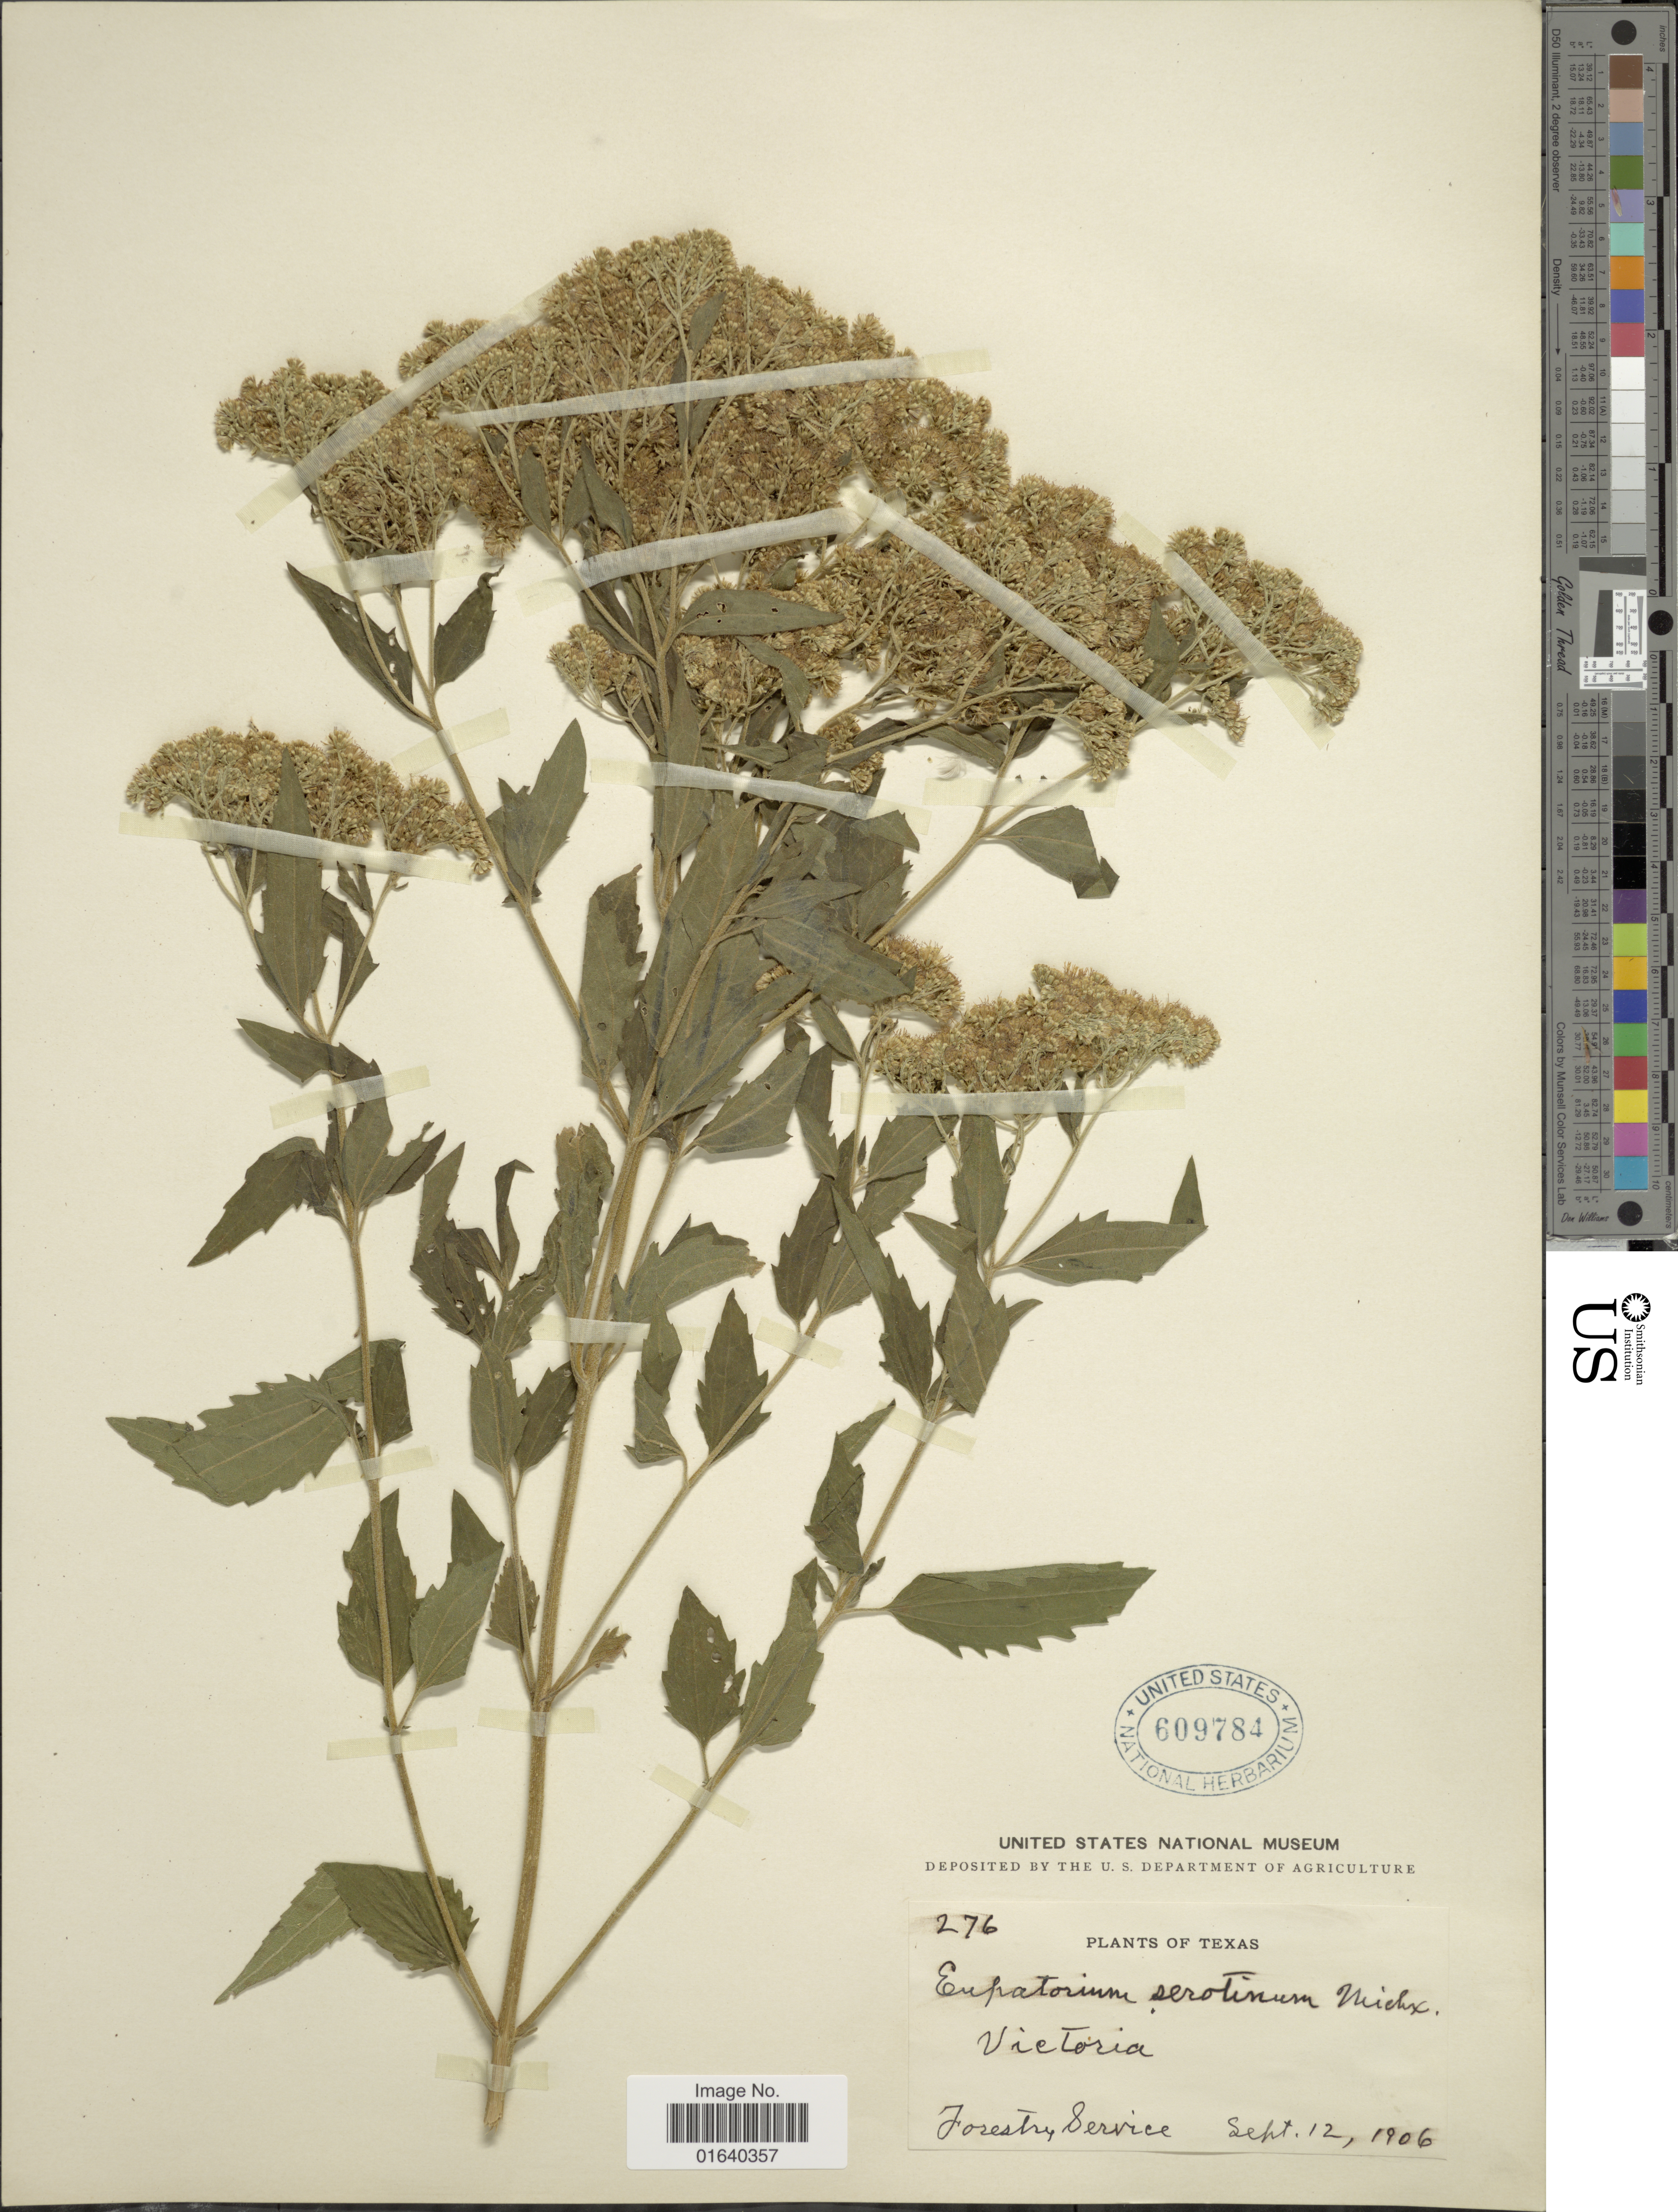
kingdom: Plantae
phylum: Tracheophyta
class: Magnoliopsida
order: Asterales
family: Asteraceae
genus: Eupatorium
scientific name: Eupatorium serotinum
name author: Michx.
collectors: Forestry Service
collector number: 276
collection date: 1906-09-12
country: United States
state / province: Texas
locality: Victoria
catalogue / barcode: US 609784